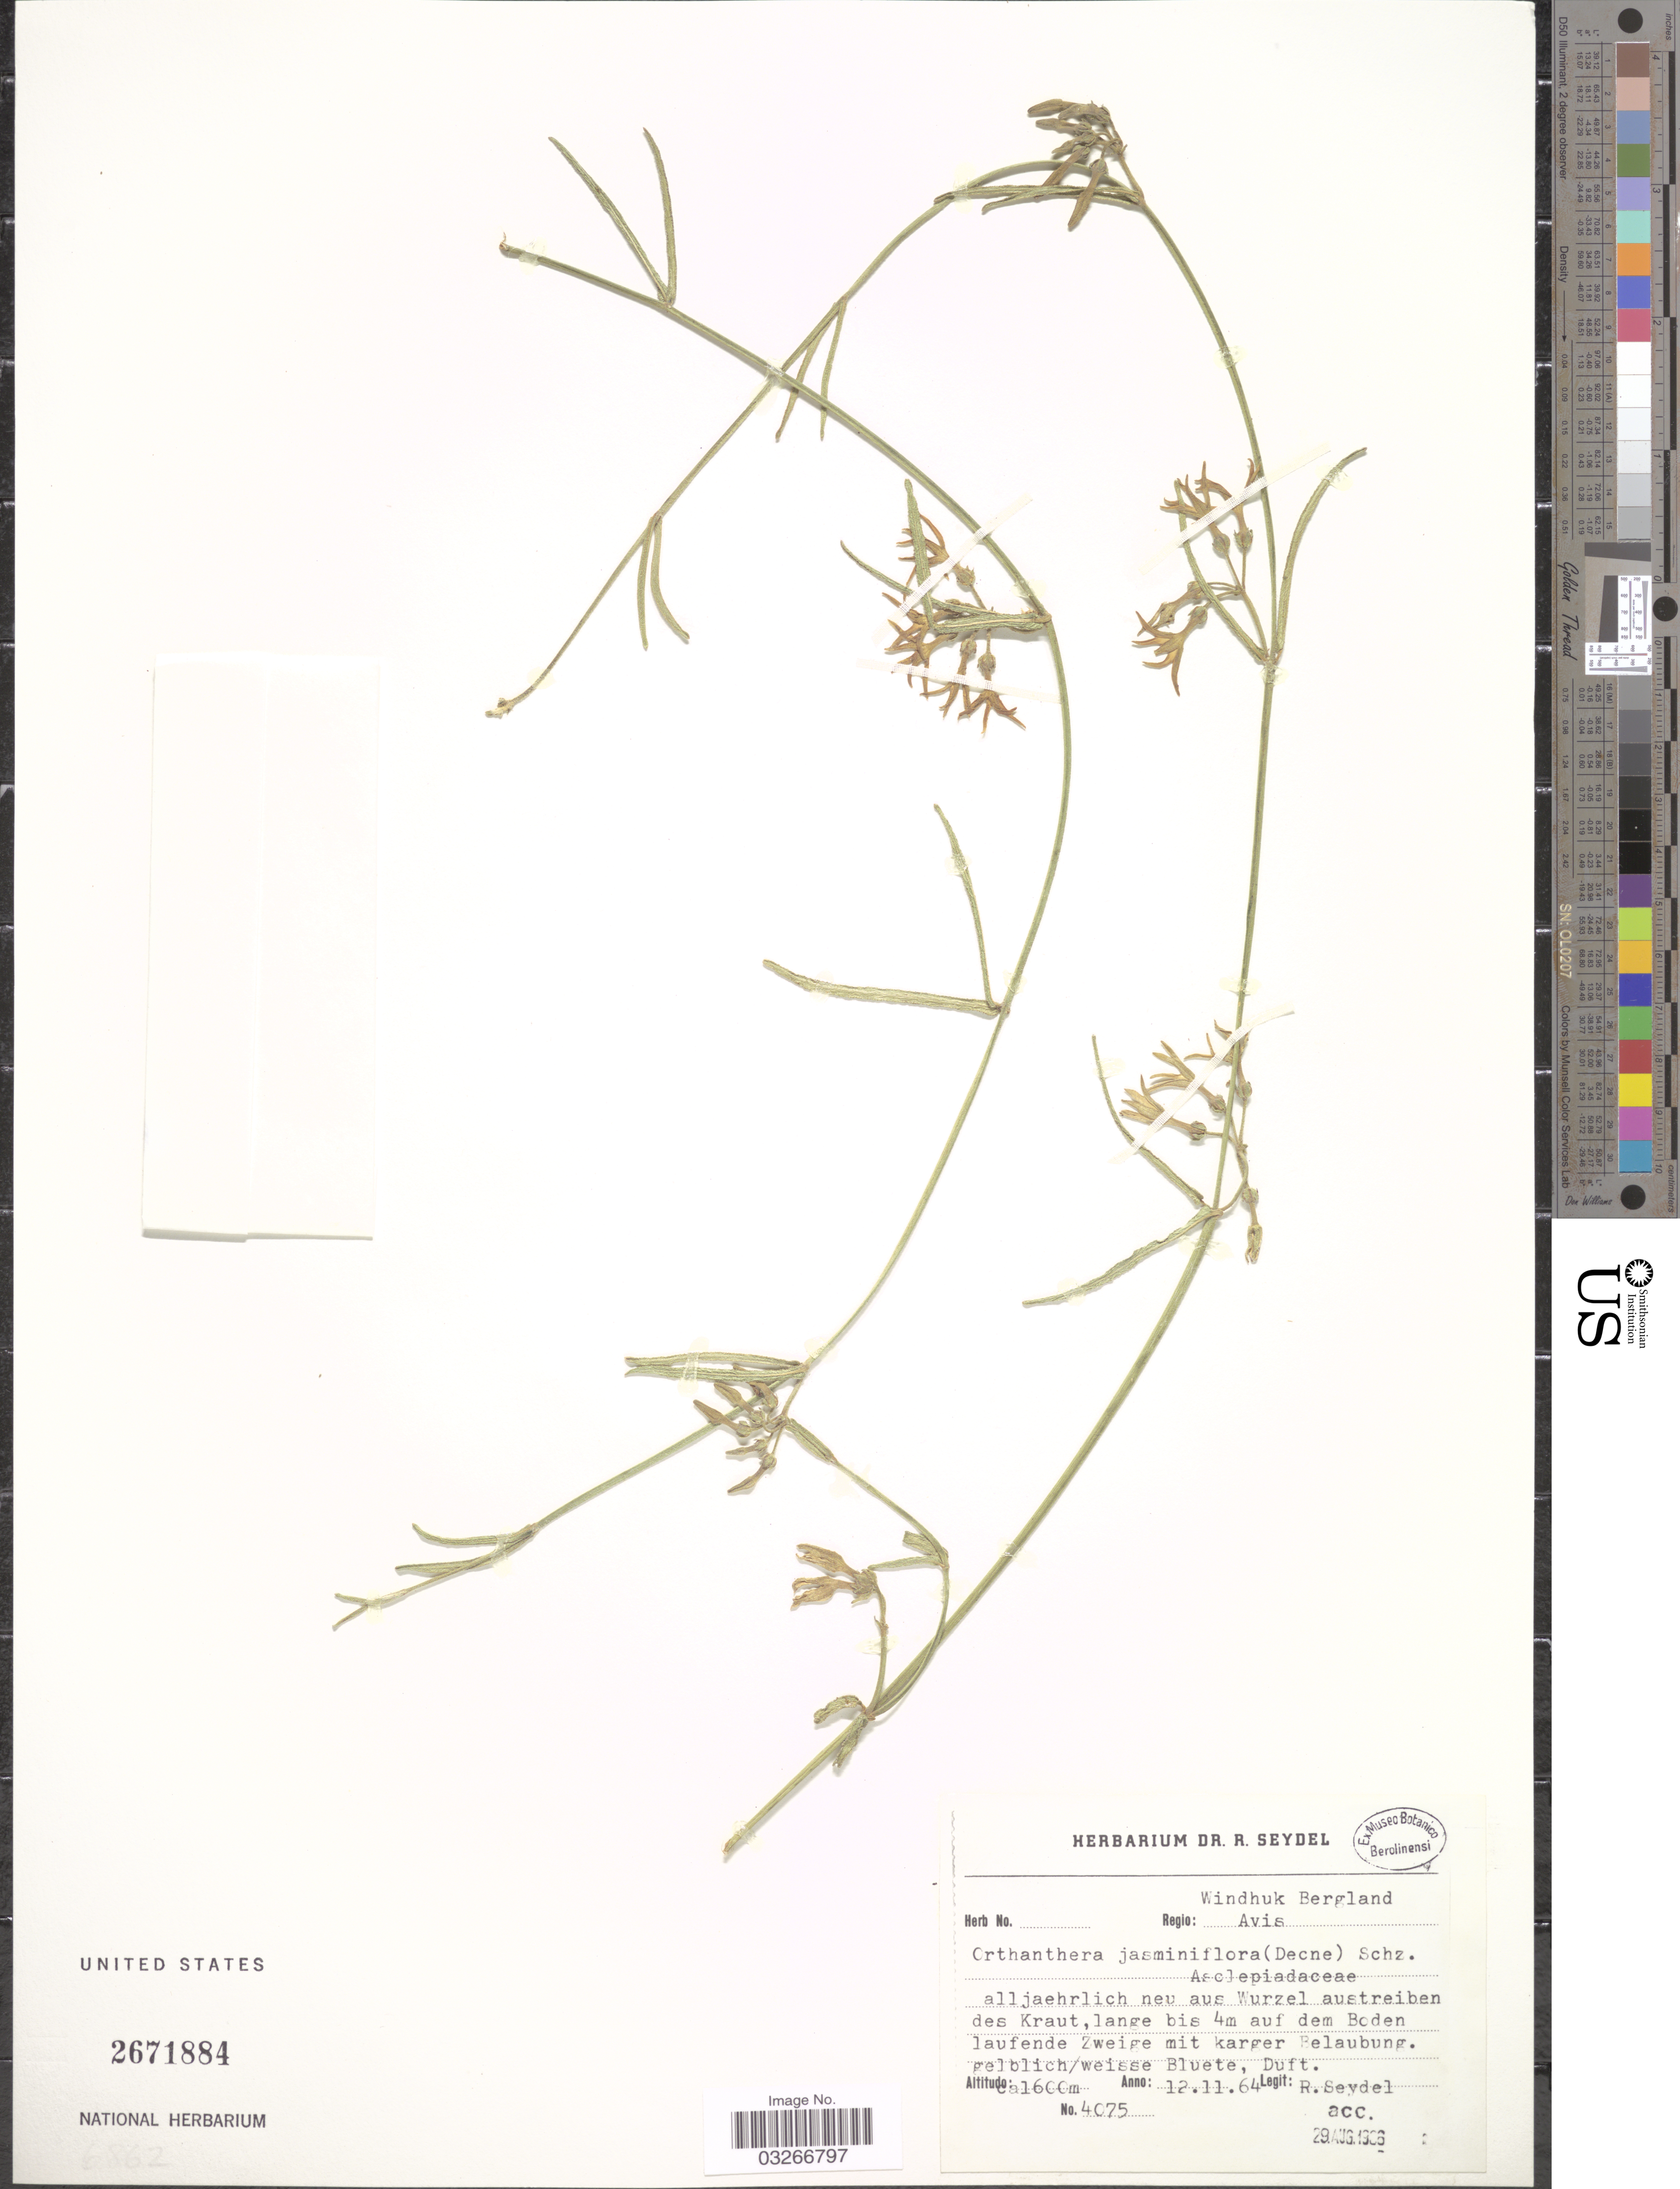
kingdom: Plantae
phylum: Tracheophyta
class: Magnoliopsida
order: Gentianales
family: Apocynaceae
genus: Orthanthera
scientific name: Orthanthera jasminiflora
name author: (Decne.) N.E. Br. ex Schinz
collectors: R. Seydel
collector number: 4075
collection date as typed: Transcribed d/m/y: 12/11/64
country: Namibia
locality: Regio: Windhuk Bergland, Avis.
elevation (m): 1600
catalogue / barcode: US 2671884